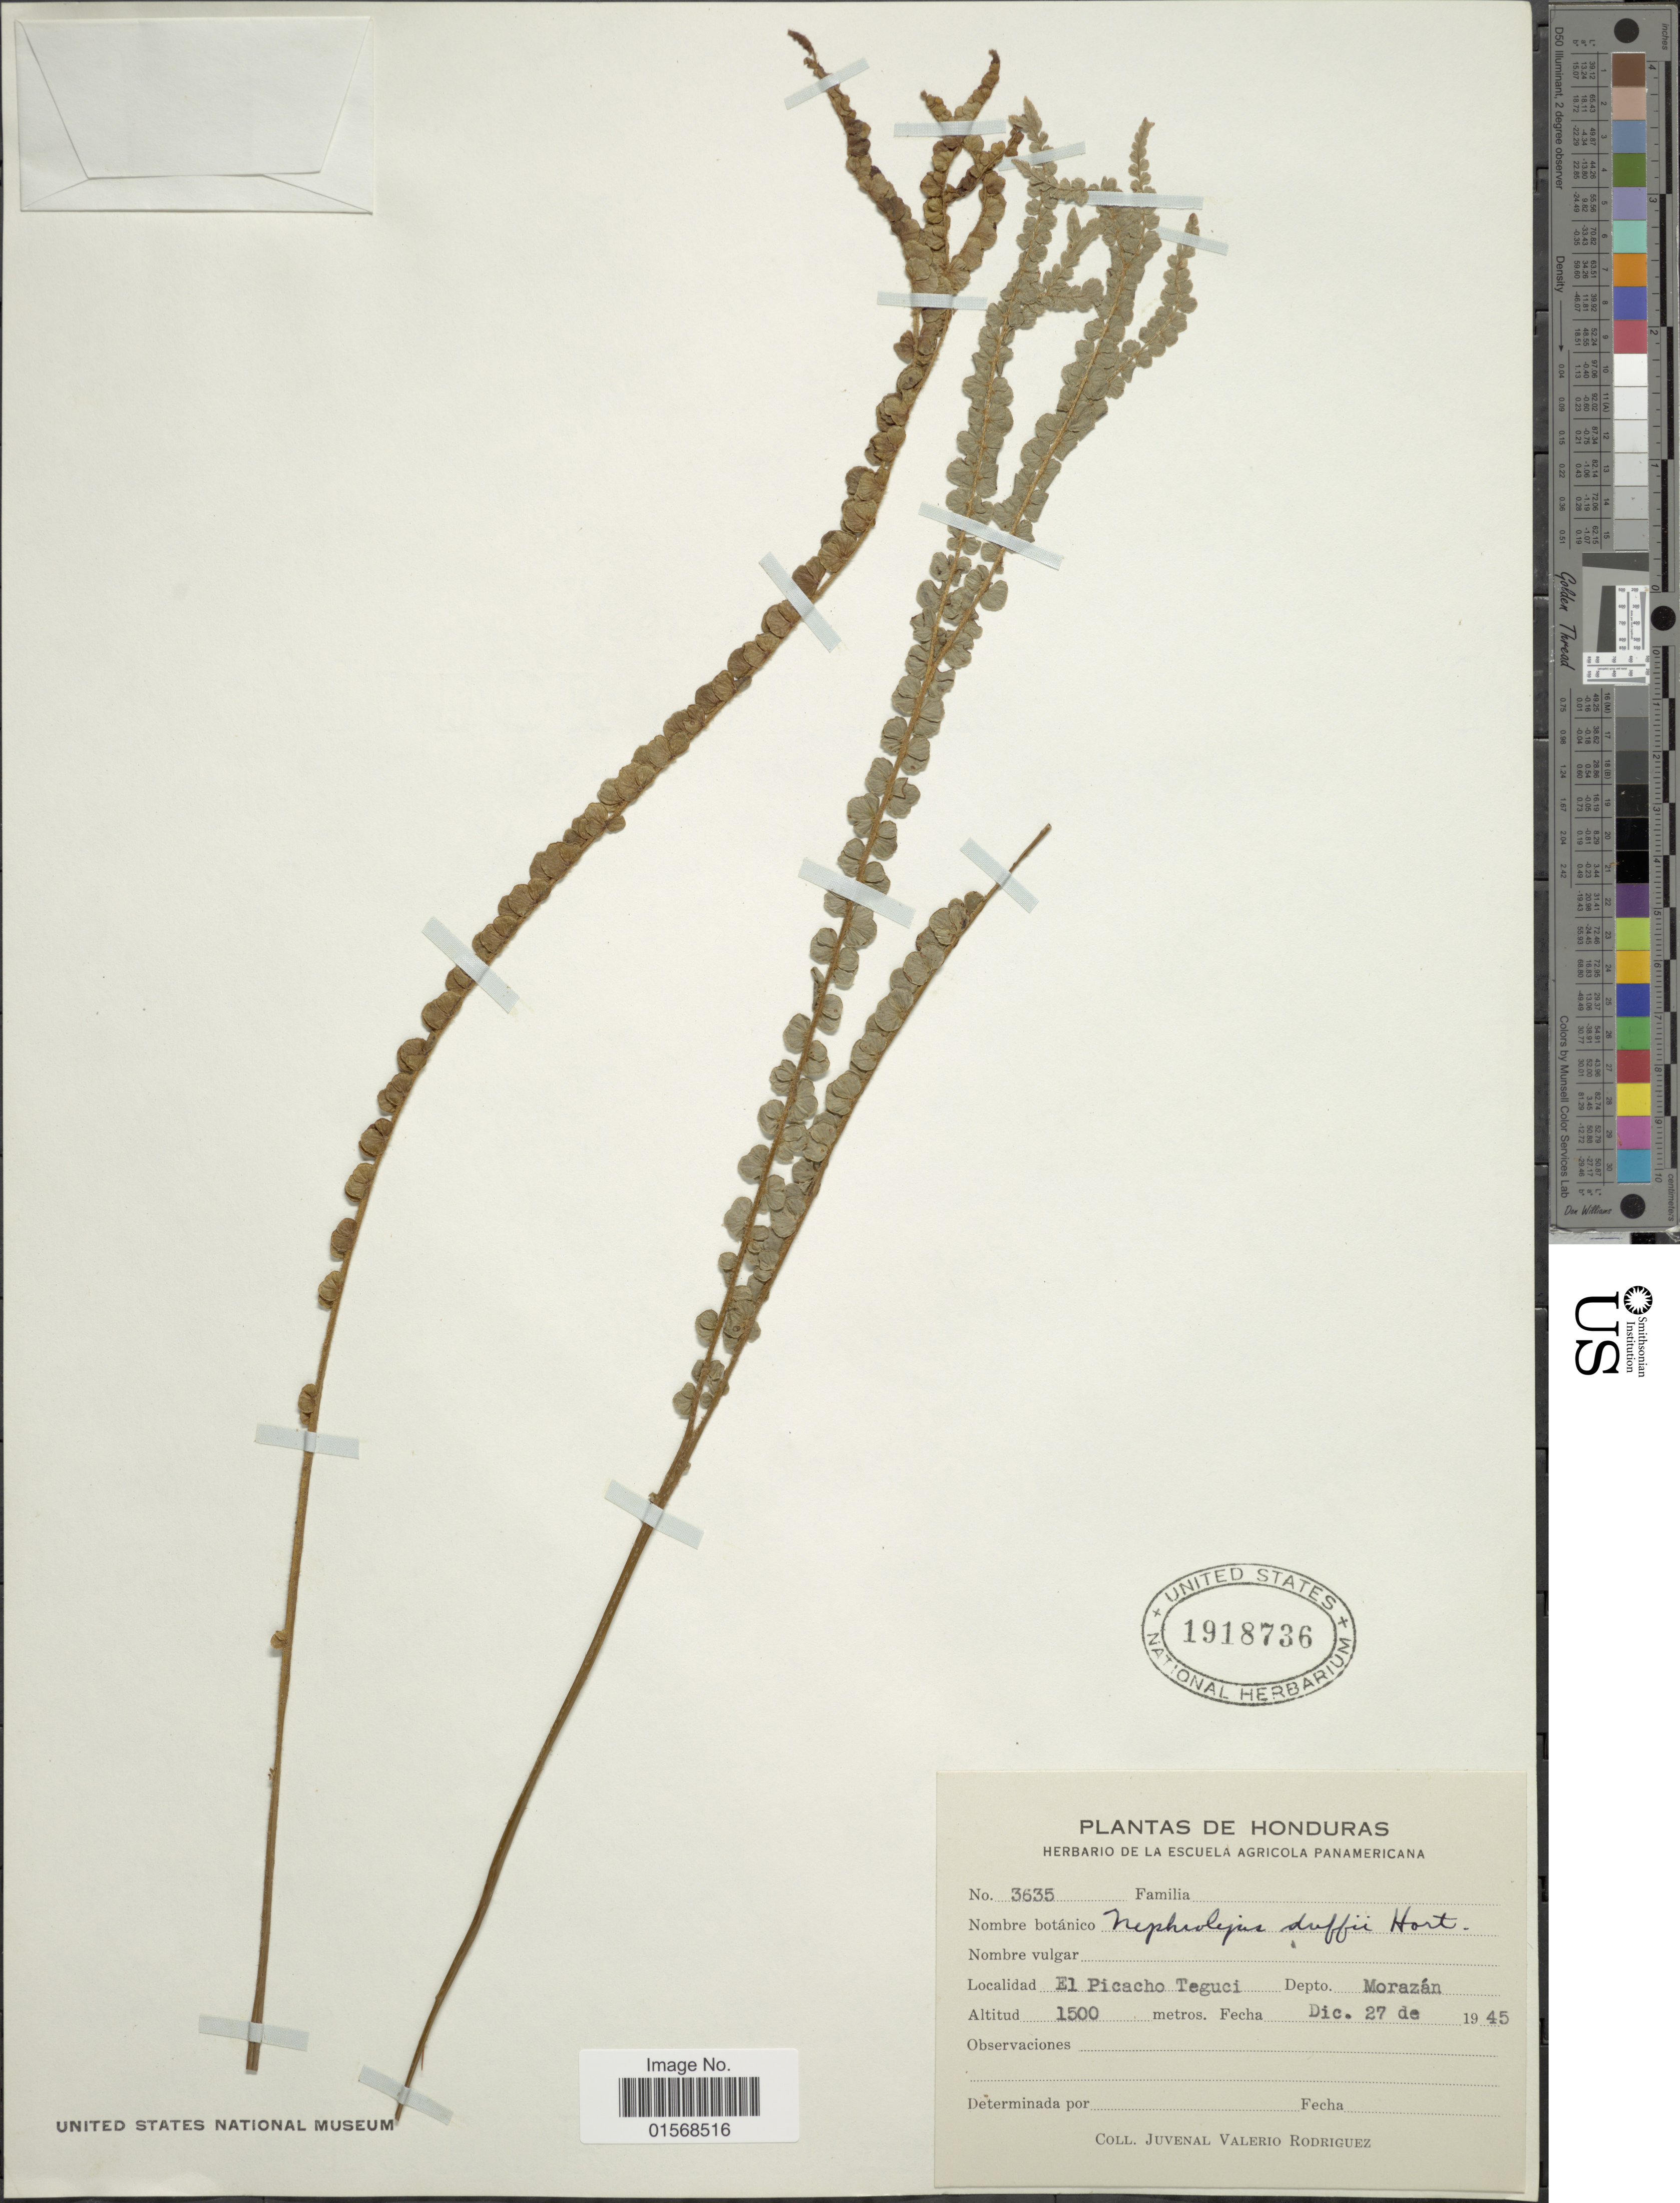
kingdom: Plantae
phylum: Tracheophyta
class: Polypodiopsida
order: Polypodiales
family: Nephrolepidaceae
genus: Nephrolepis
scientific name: Nephrolepis duffii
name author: T. Moore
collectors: J. Valerio R.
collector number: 3635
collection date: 1945-12-27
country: Honduras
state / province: Fco. Morazán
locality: Honduras, El Picacho Teguci, Depto. Morazon.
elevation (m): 1500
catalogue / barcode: US 1918736